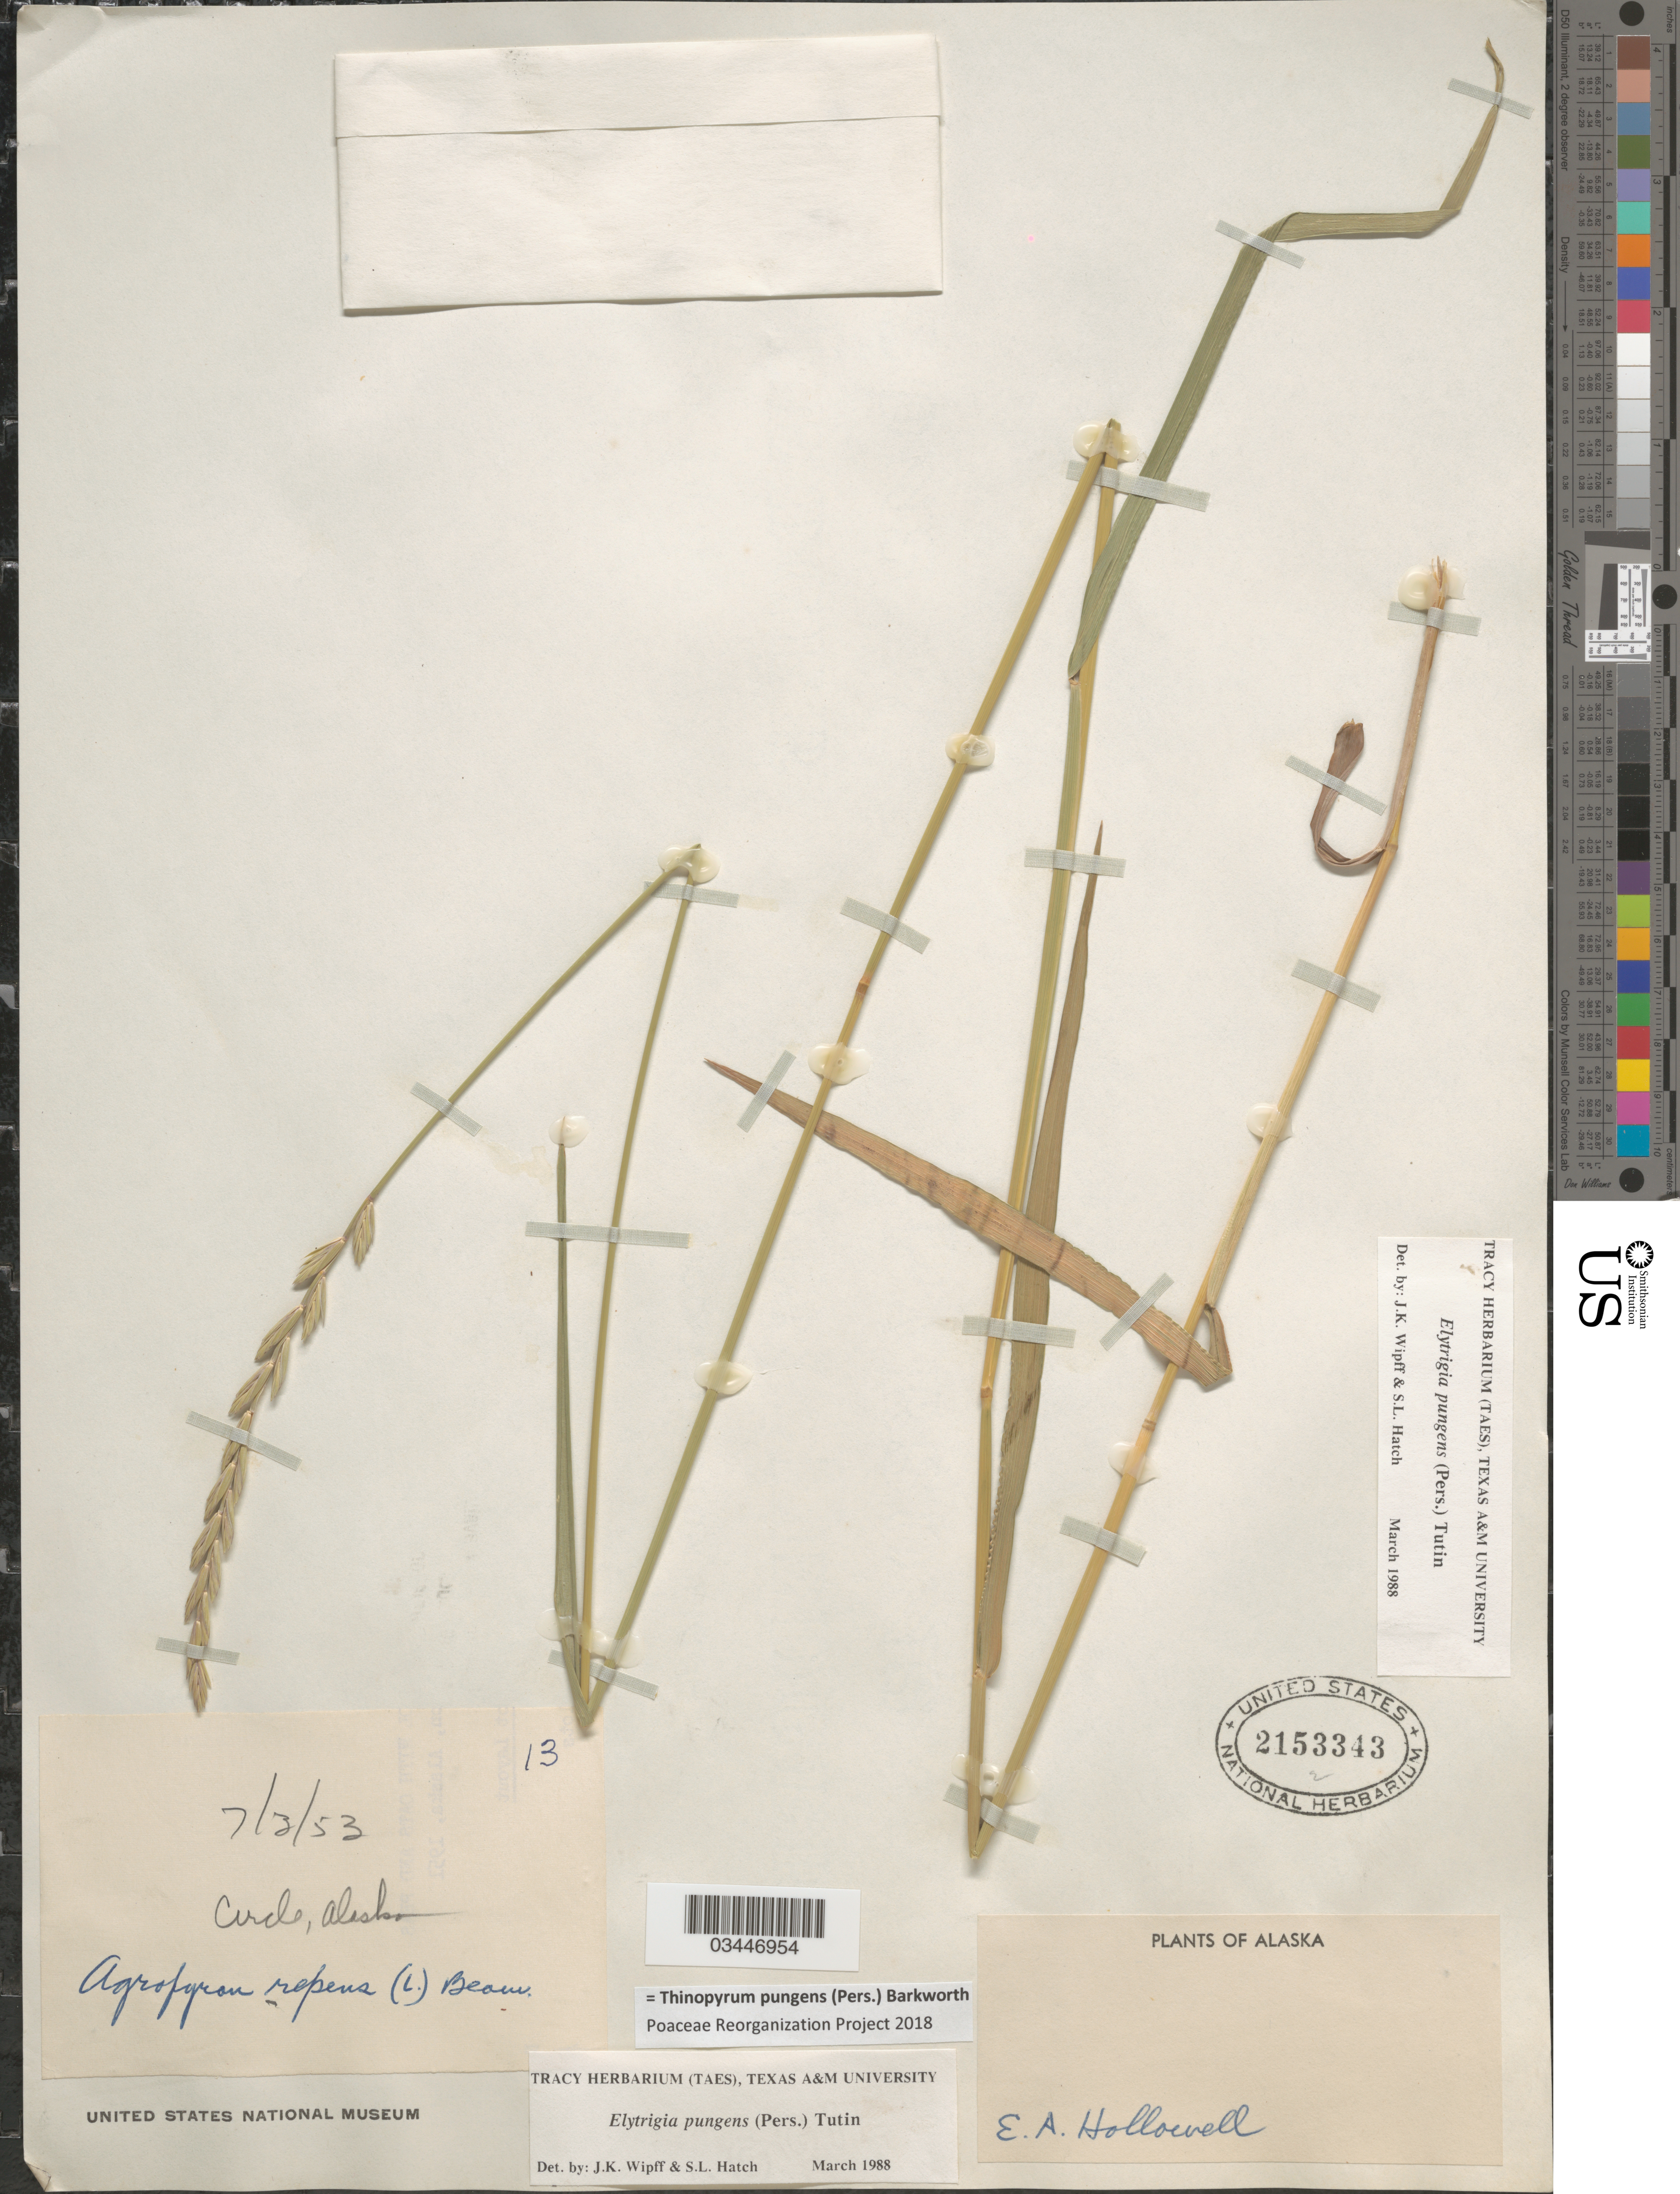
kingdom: Plantae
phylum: Tracheophyta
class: Liliopsida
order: Poales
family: Poaceae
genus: Thinopyrum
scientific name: Thinopyrum pungens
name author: (Pers.) Barkworth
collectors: E. Hollowell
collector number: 13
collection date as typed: Transcribed d/m/y: 3/7/53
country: United States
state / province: Alaska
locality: Circle.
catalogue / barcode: US 2153343